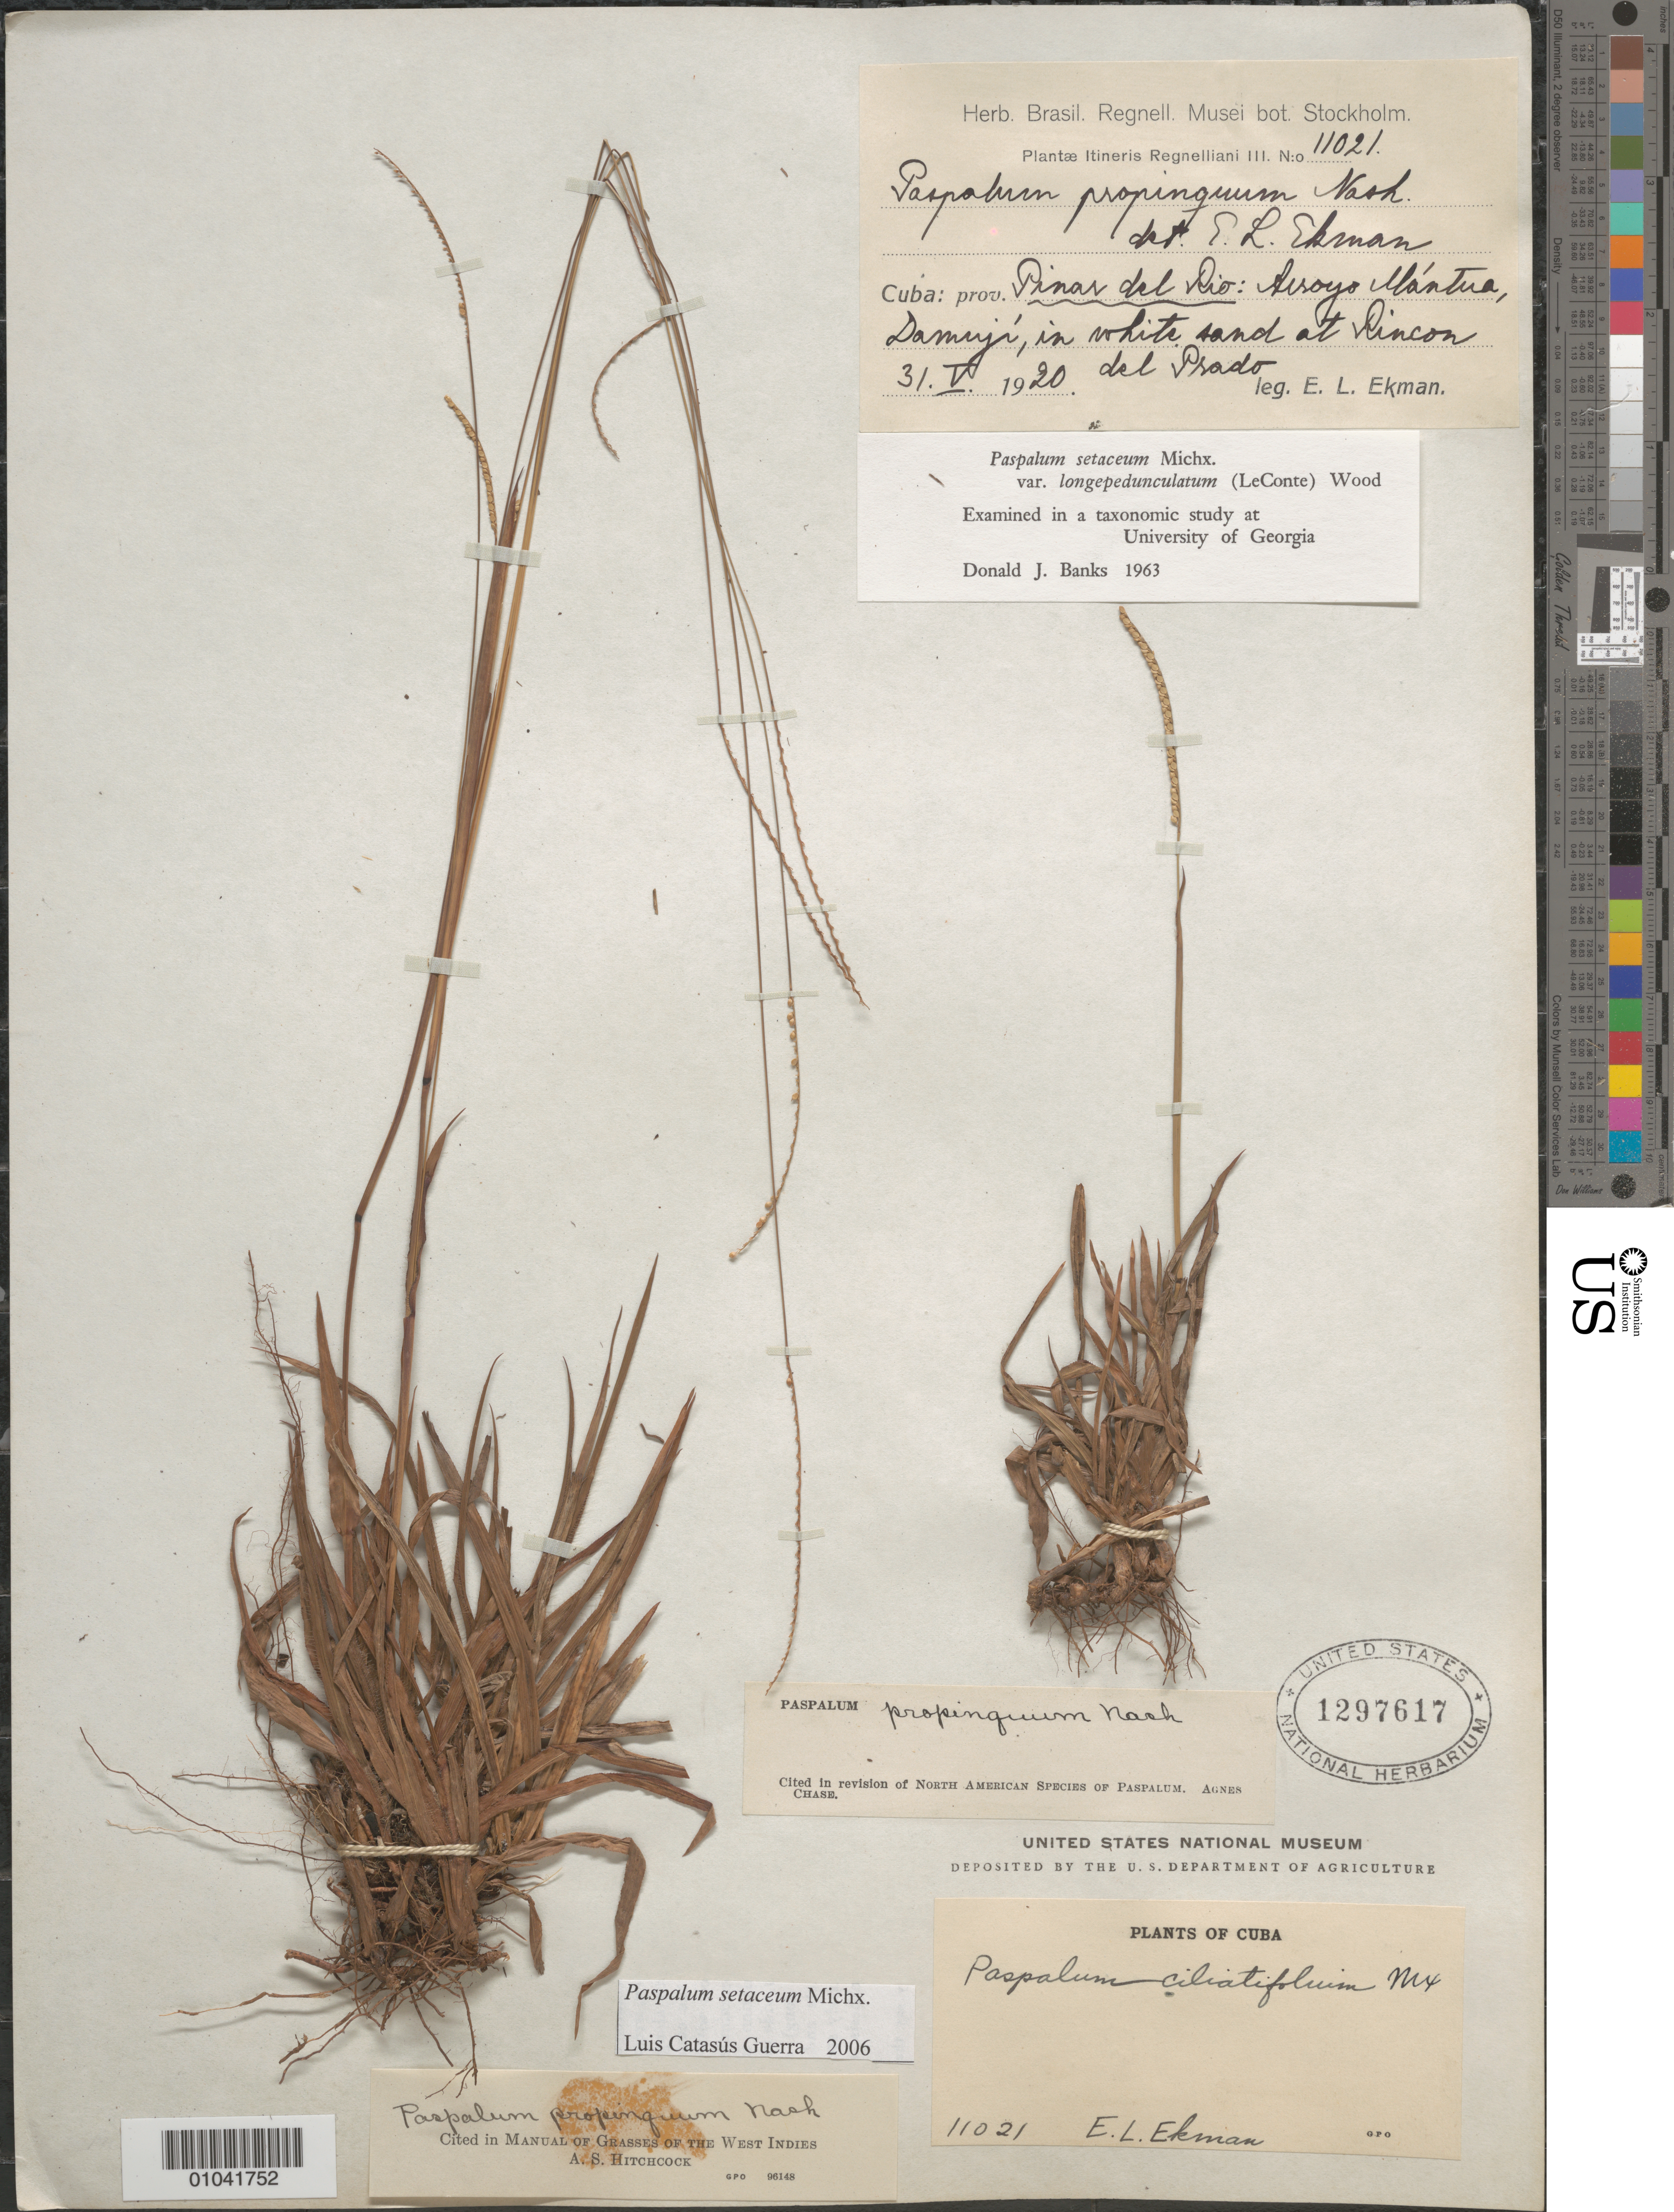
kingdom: Plantae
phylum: Tracheophyta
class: Liliopsida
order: Poales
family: Poaceae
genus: Paspalum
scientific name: Paspalum setaceum var. longipedunculatum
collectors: E. L. Ekman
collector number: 11021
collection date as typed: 31 May 1920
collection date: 1920-05-31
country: Cuba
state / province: Pinar del Rio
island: Cuba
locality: Arroyo llantra, Damiyi, Rincon del Prado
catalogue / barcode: US 1297617